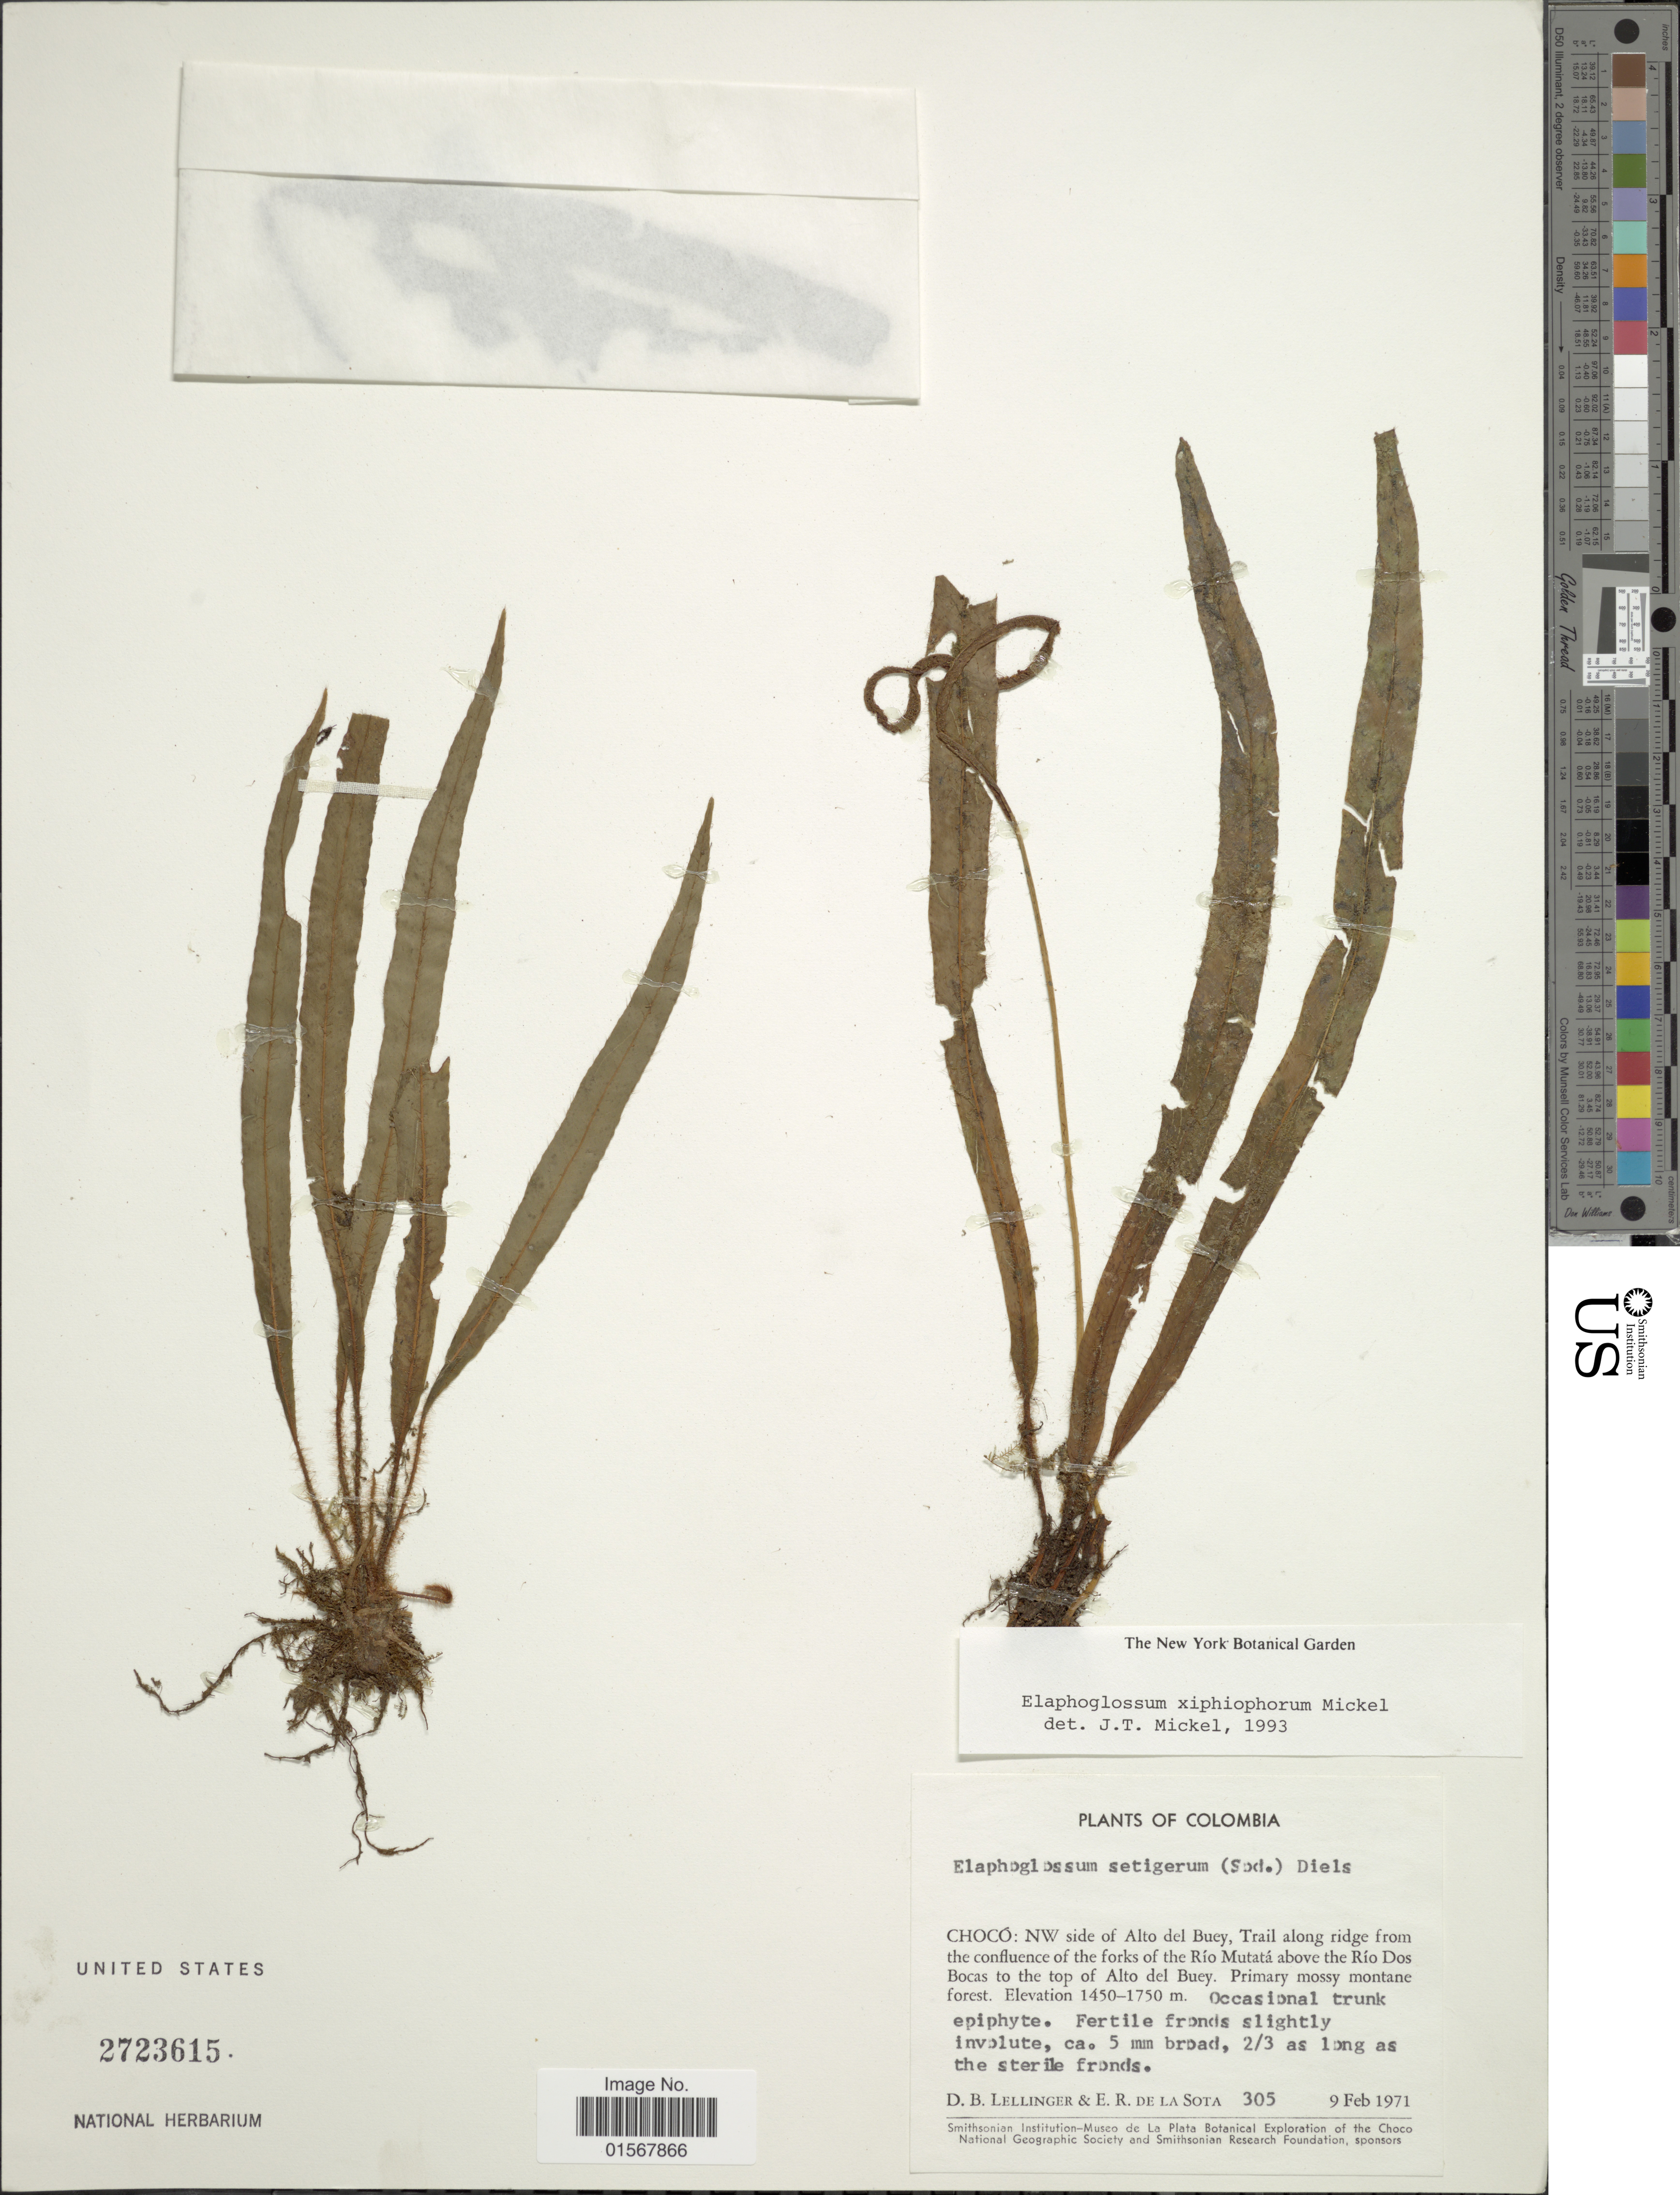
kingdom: Plantae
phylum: Tracheophyta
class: Polypodiopsida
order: Polypodiales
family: Dryopteridaceae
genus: Elaphoglossum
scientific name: Elaphoglossum xiphiophorum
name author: Mickel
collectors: D. B. Lellinger & E. R. de la Sota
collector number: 305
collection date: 1971-02-09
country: Colombia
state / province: Chocó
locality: Choco: NW side of Alto del Buey, Trail along ridge from the confluence of the forks of the Rio Mutata above the Rio Dos Bocas to the top of Alto del Buey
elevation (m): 1450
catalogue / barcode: US 2723615